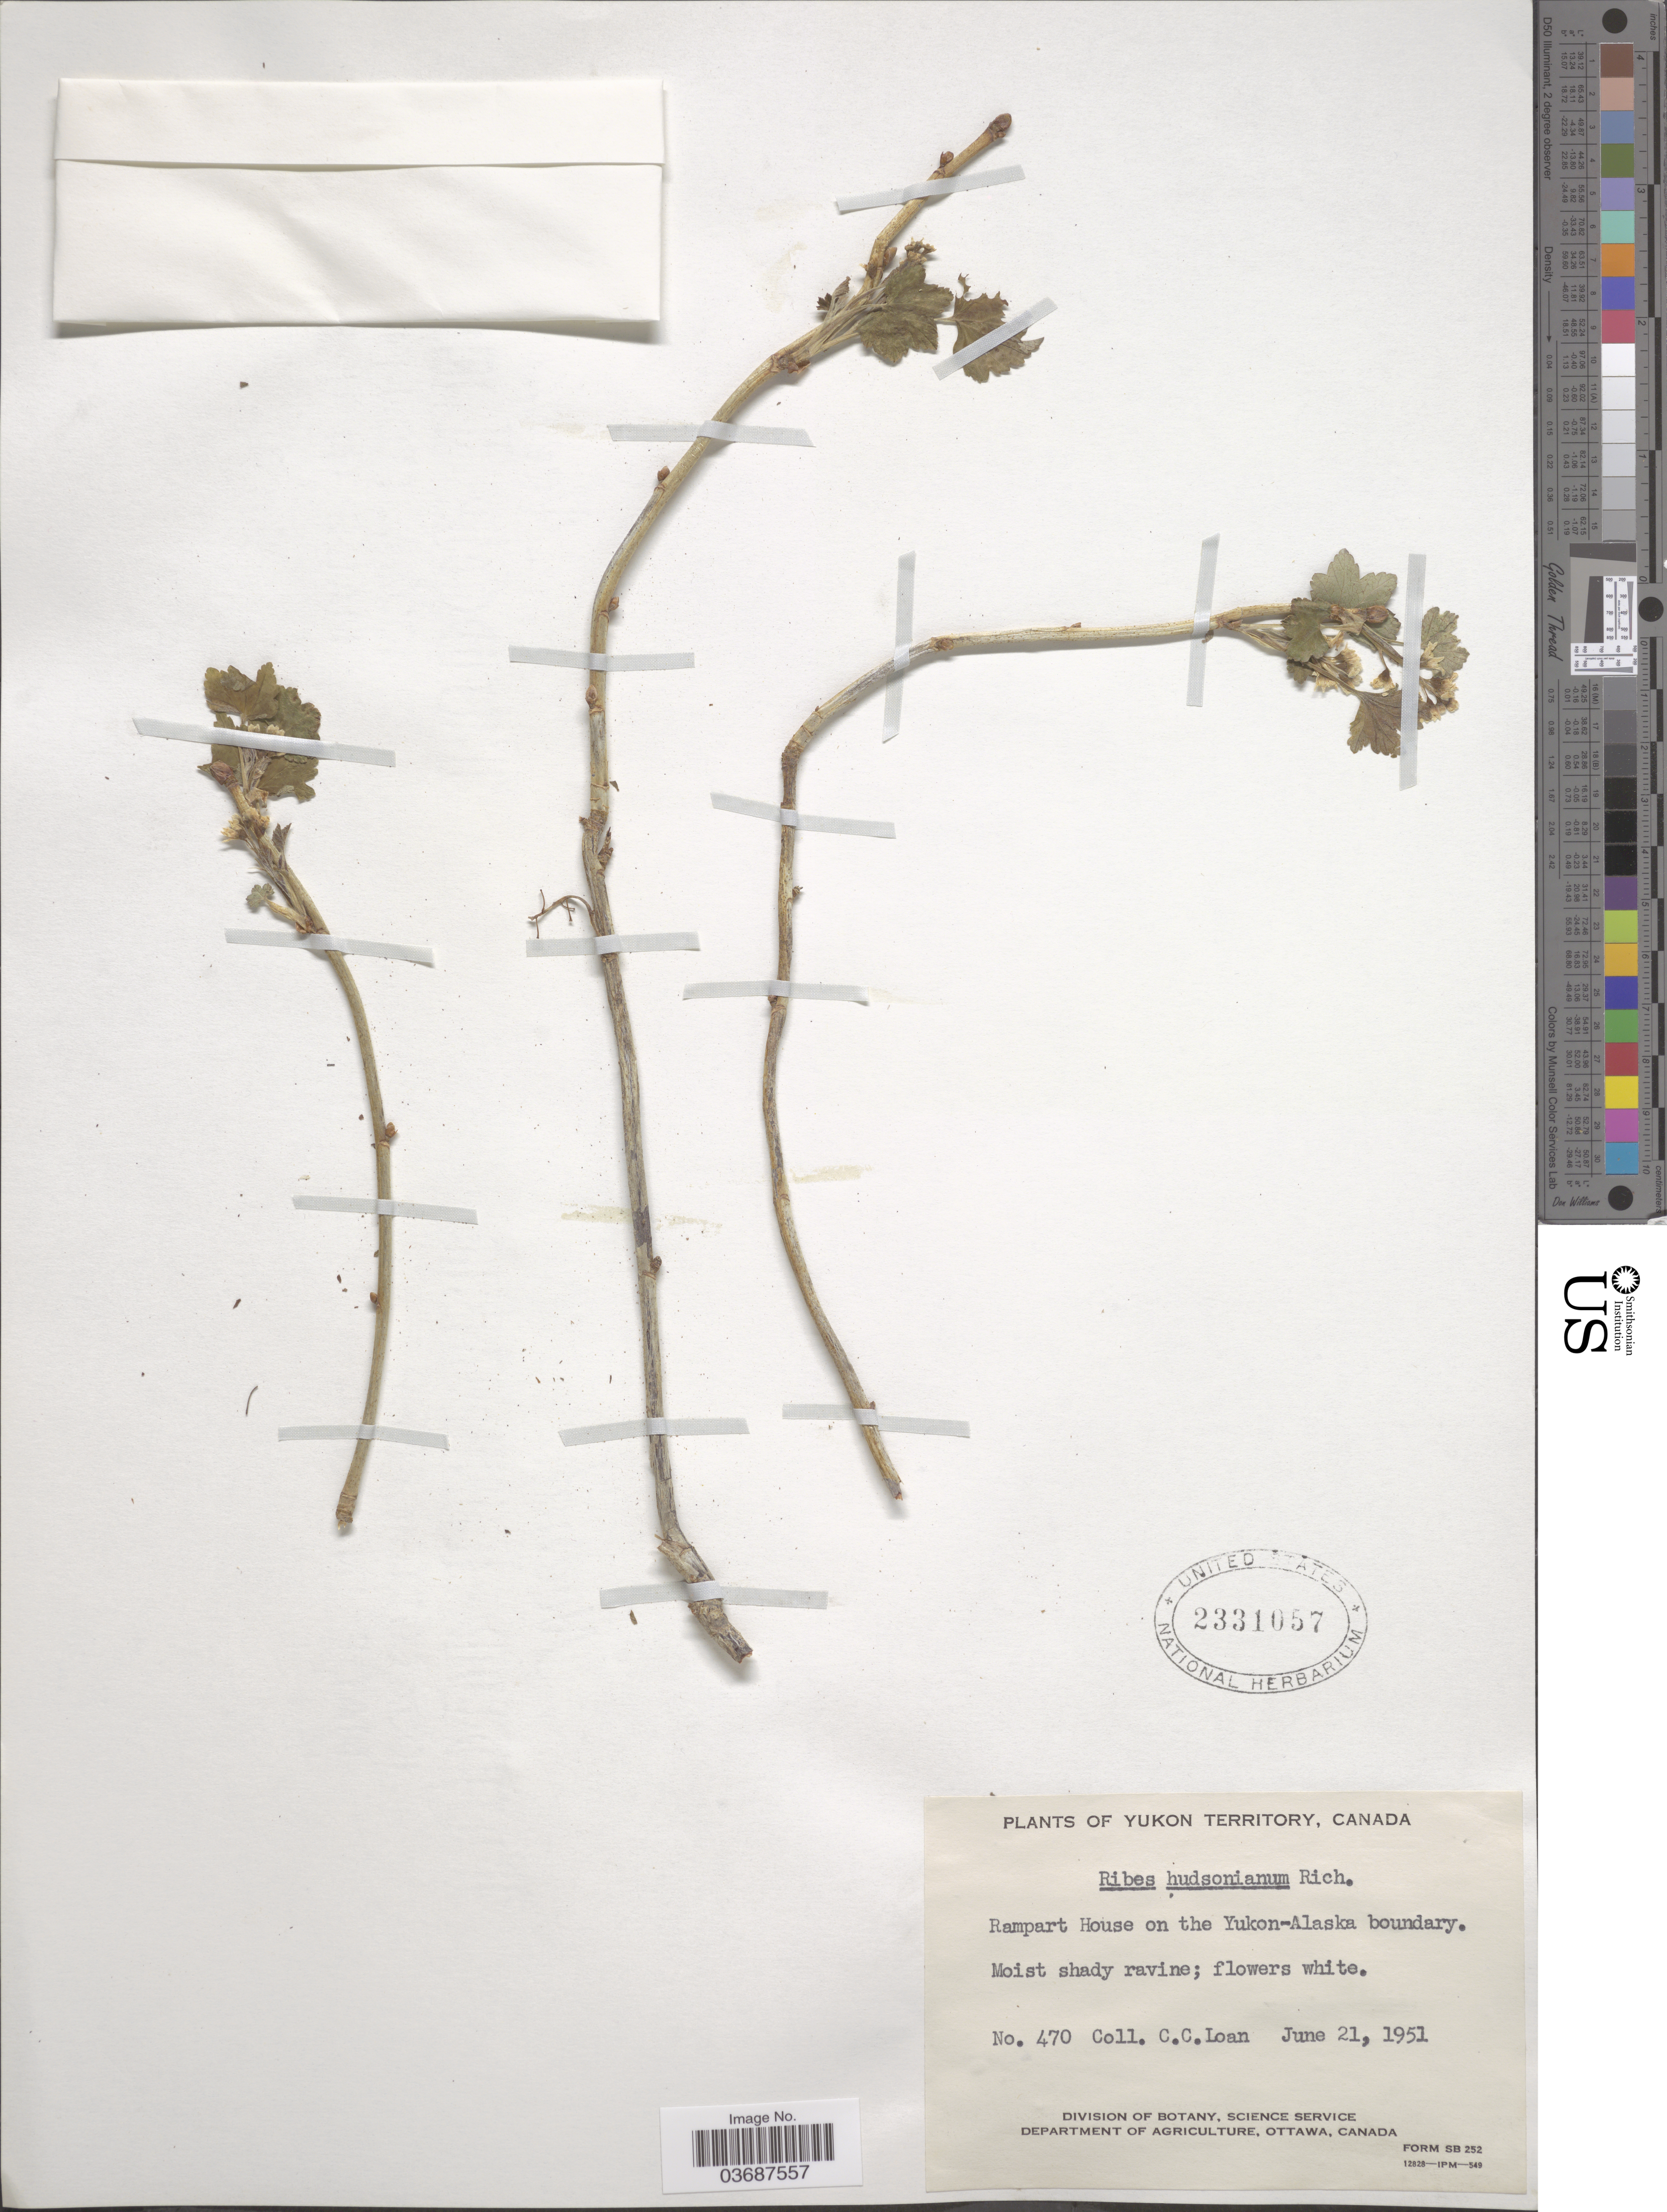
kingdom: Plantae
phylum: Tracheophyta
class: Magnoliopsida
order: Saxifragales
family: Grossulariaceae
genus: Ribes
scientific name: Ribes hudsonianum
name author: Richardson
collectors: C. Loan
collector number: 470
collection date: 1951-06-21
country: Canada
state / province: Yukon Territory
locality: Rampart House on the Yukon-Alaska boundary.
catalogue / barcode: US 2331057